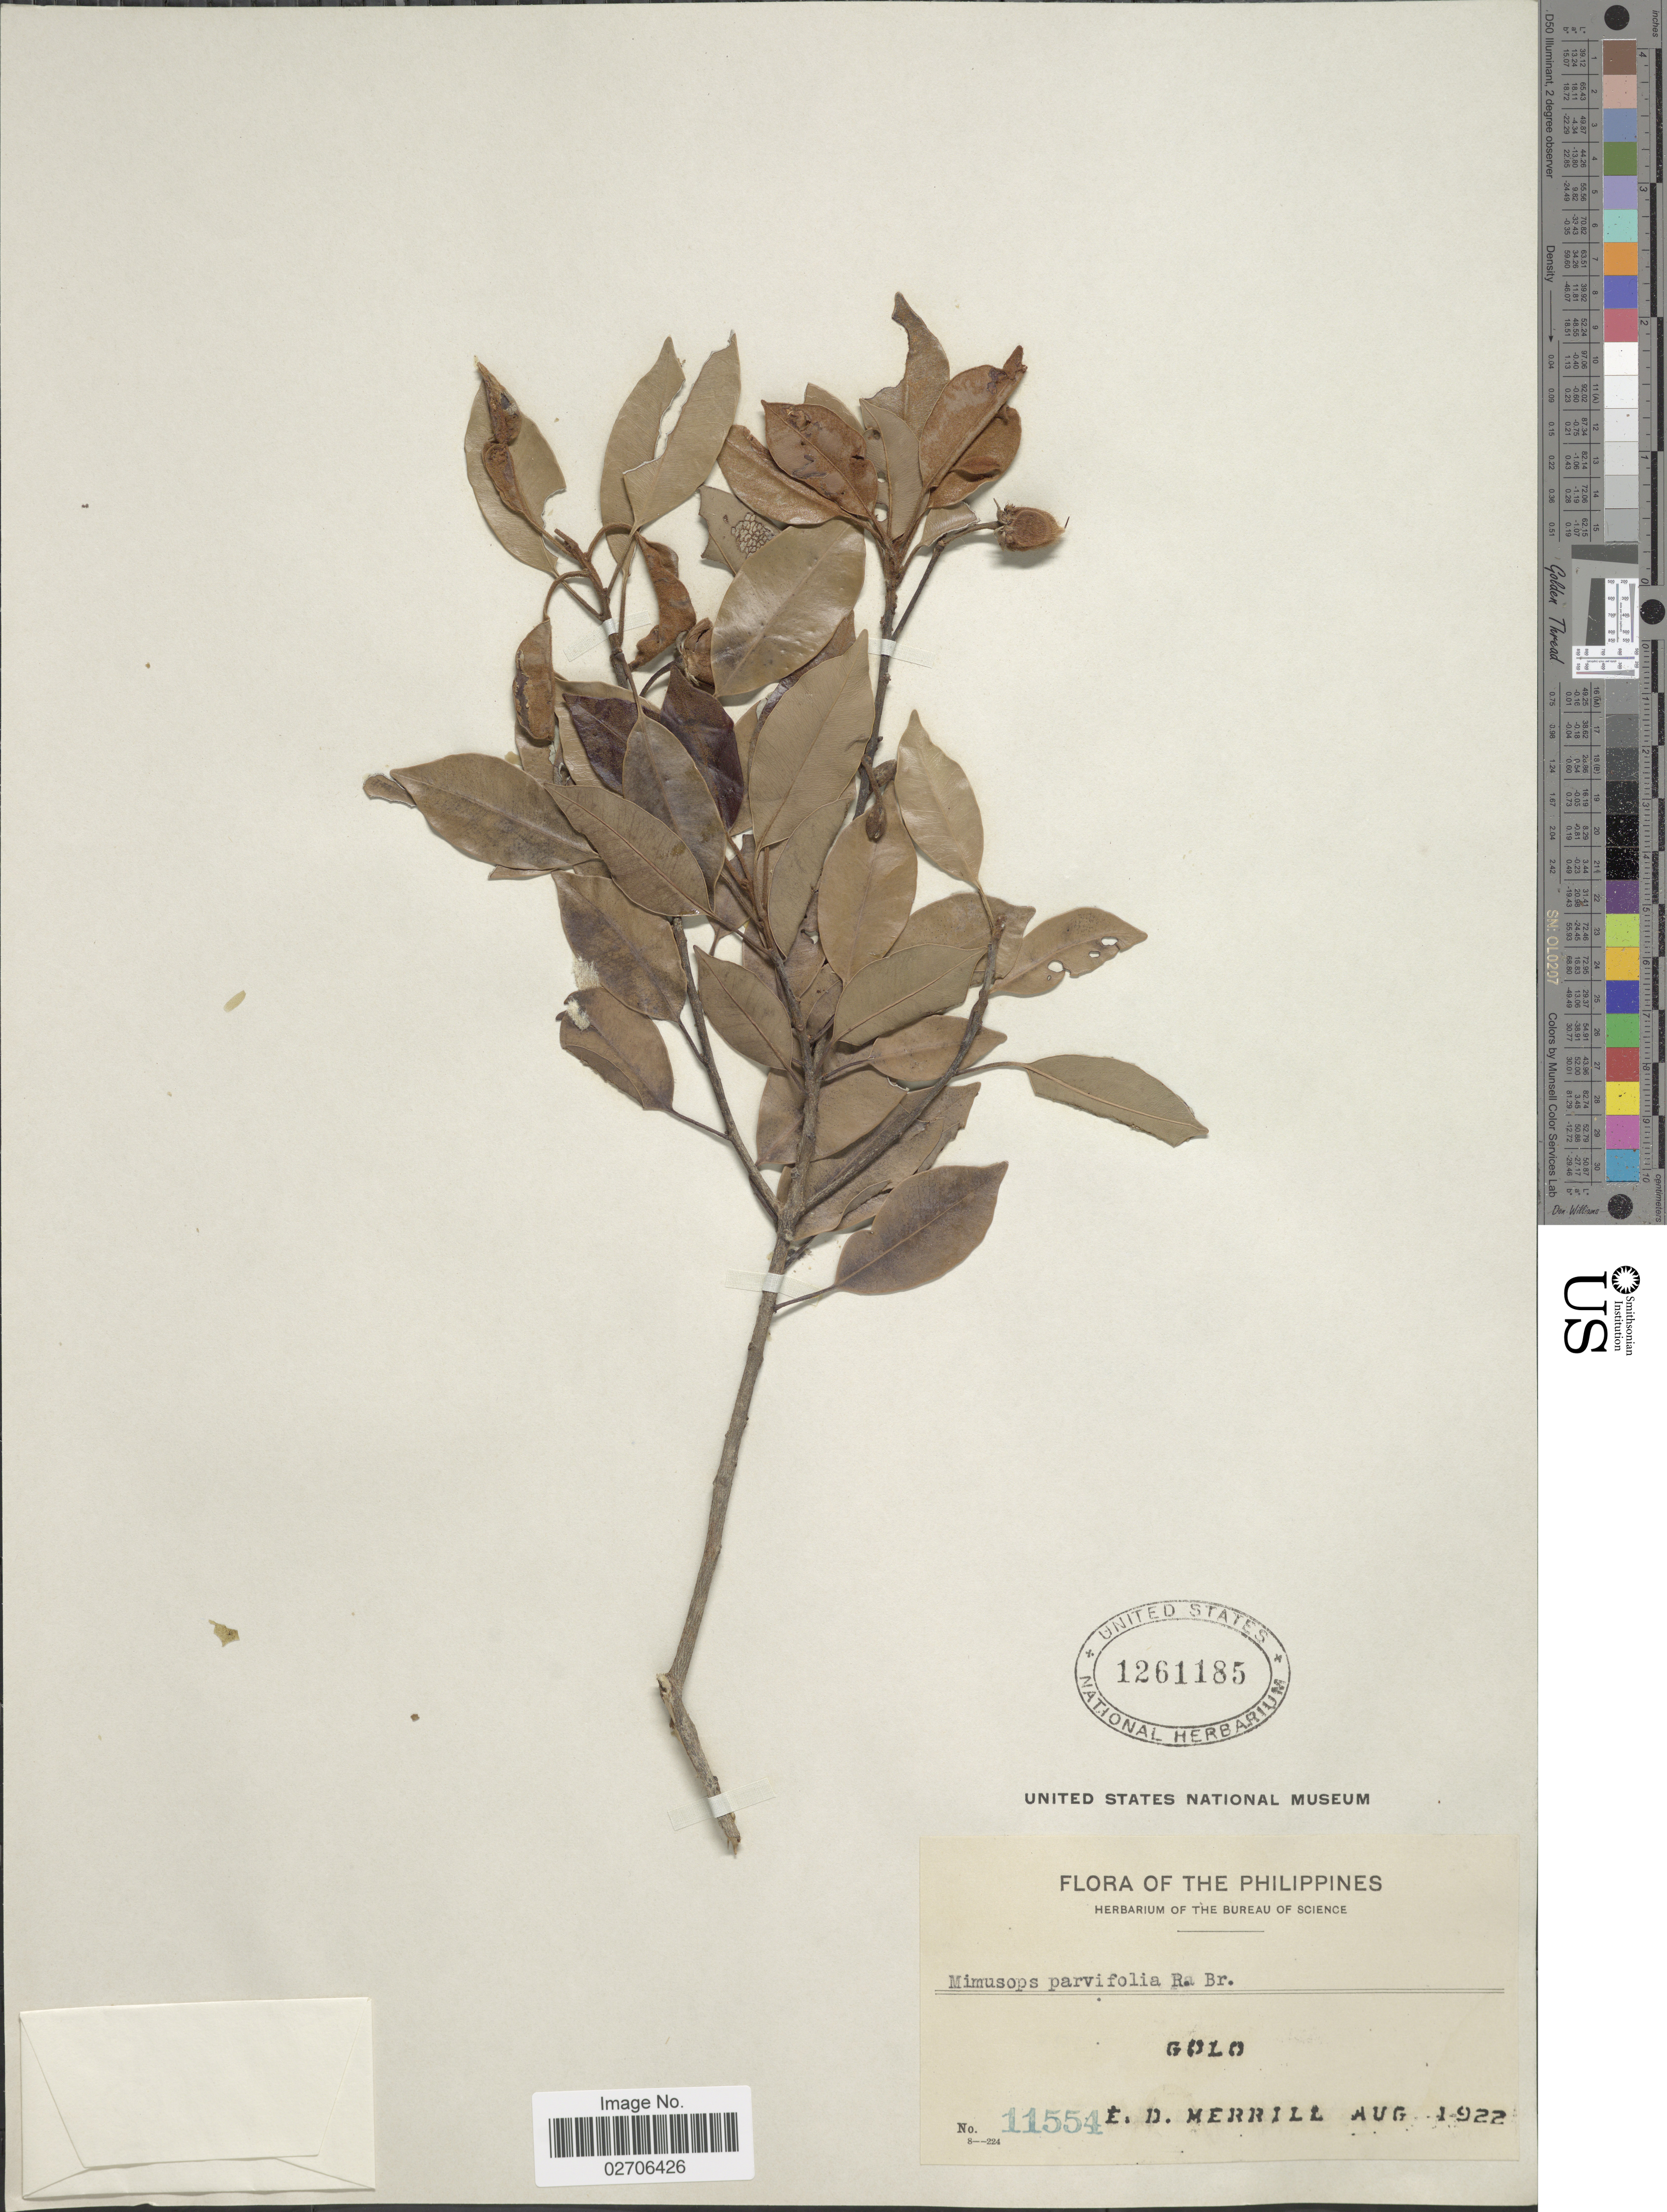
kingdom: Plantae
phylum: Tracheophyta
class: Magnoliopsida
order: Ericales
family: Sapotaceae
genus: Mimusops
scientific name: Mimusops parvifolia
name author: R. Br.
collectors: E. D. Merrill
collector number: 1154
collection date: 1922-08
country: Philippines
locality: Golo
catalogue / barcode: US 1261185